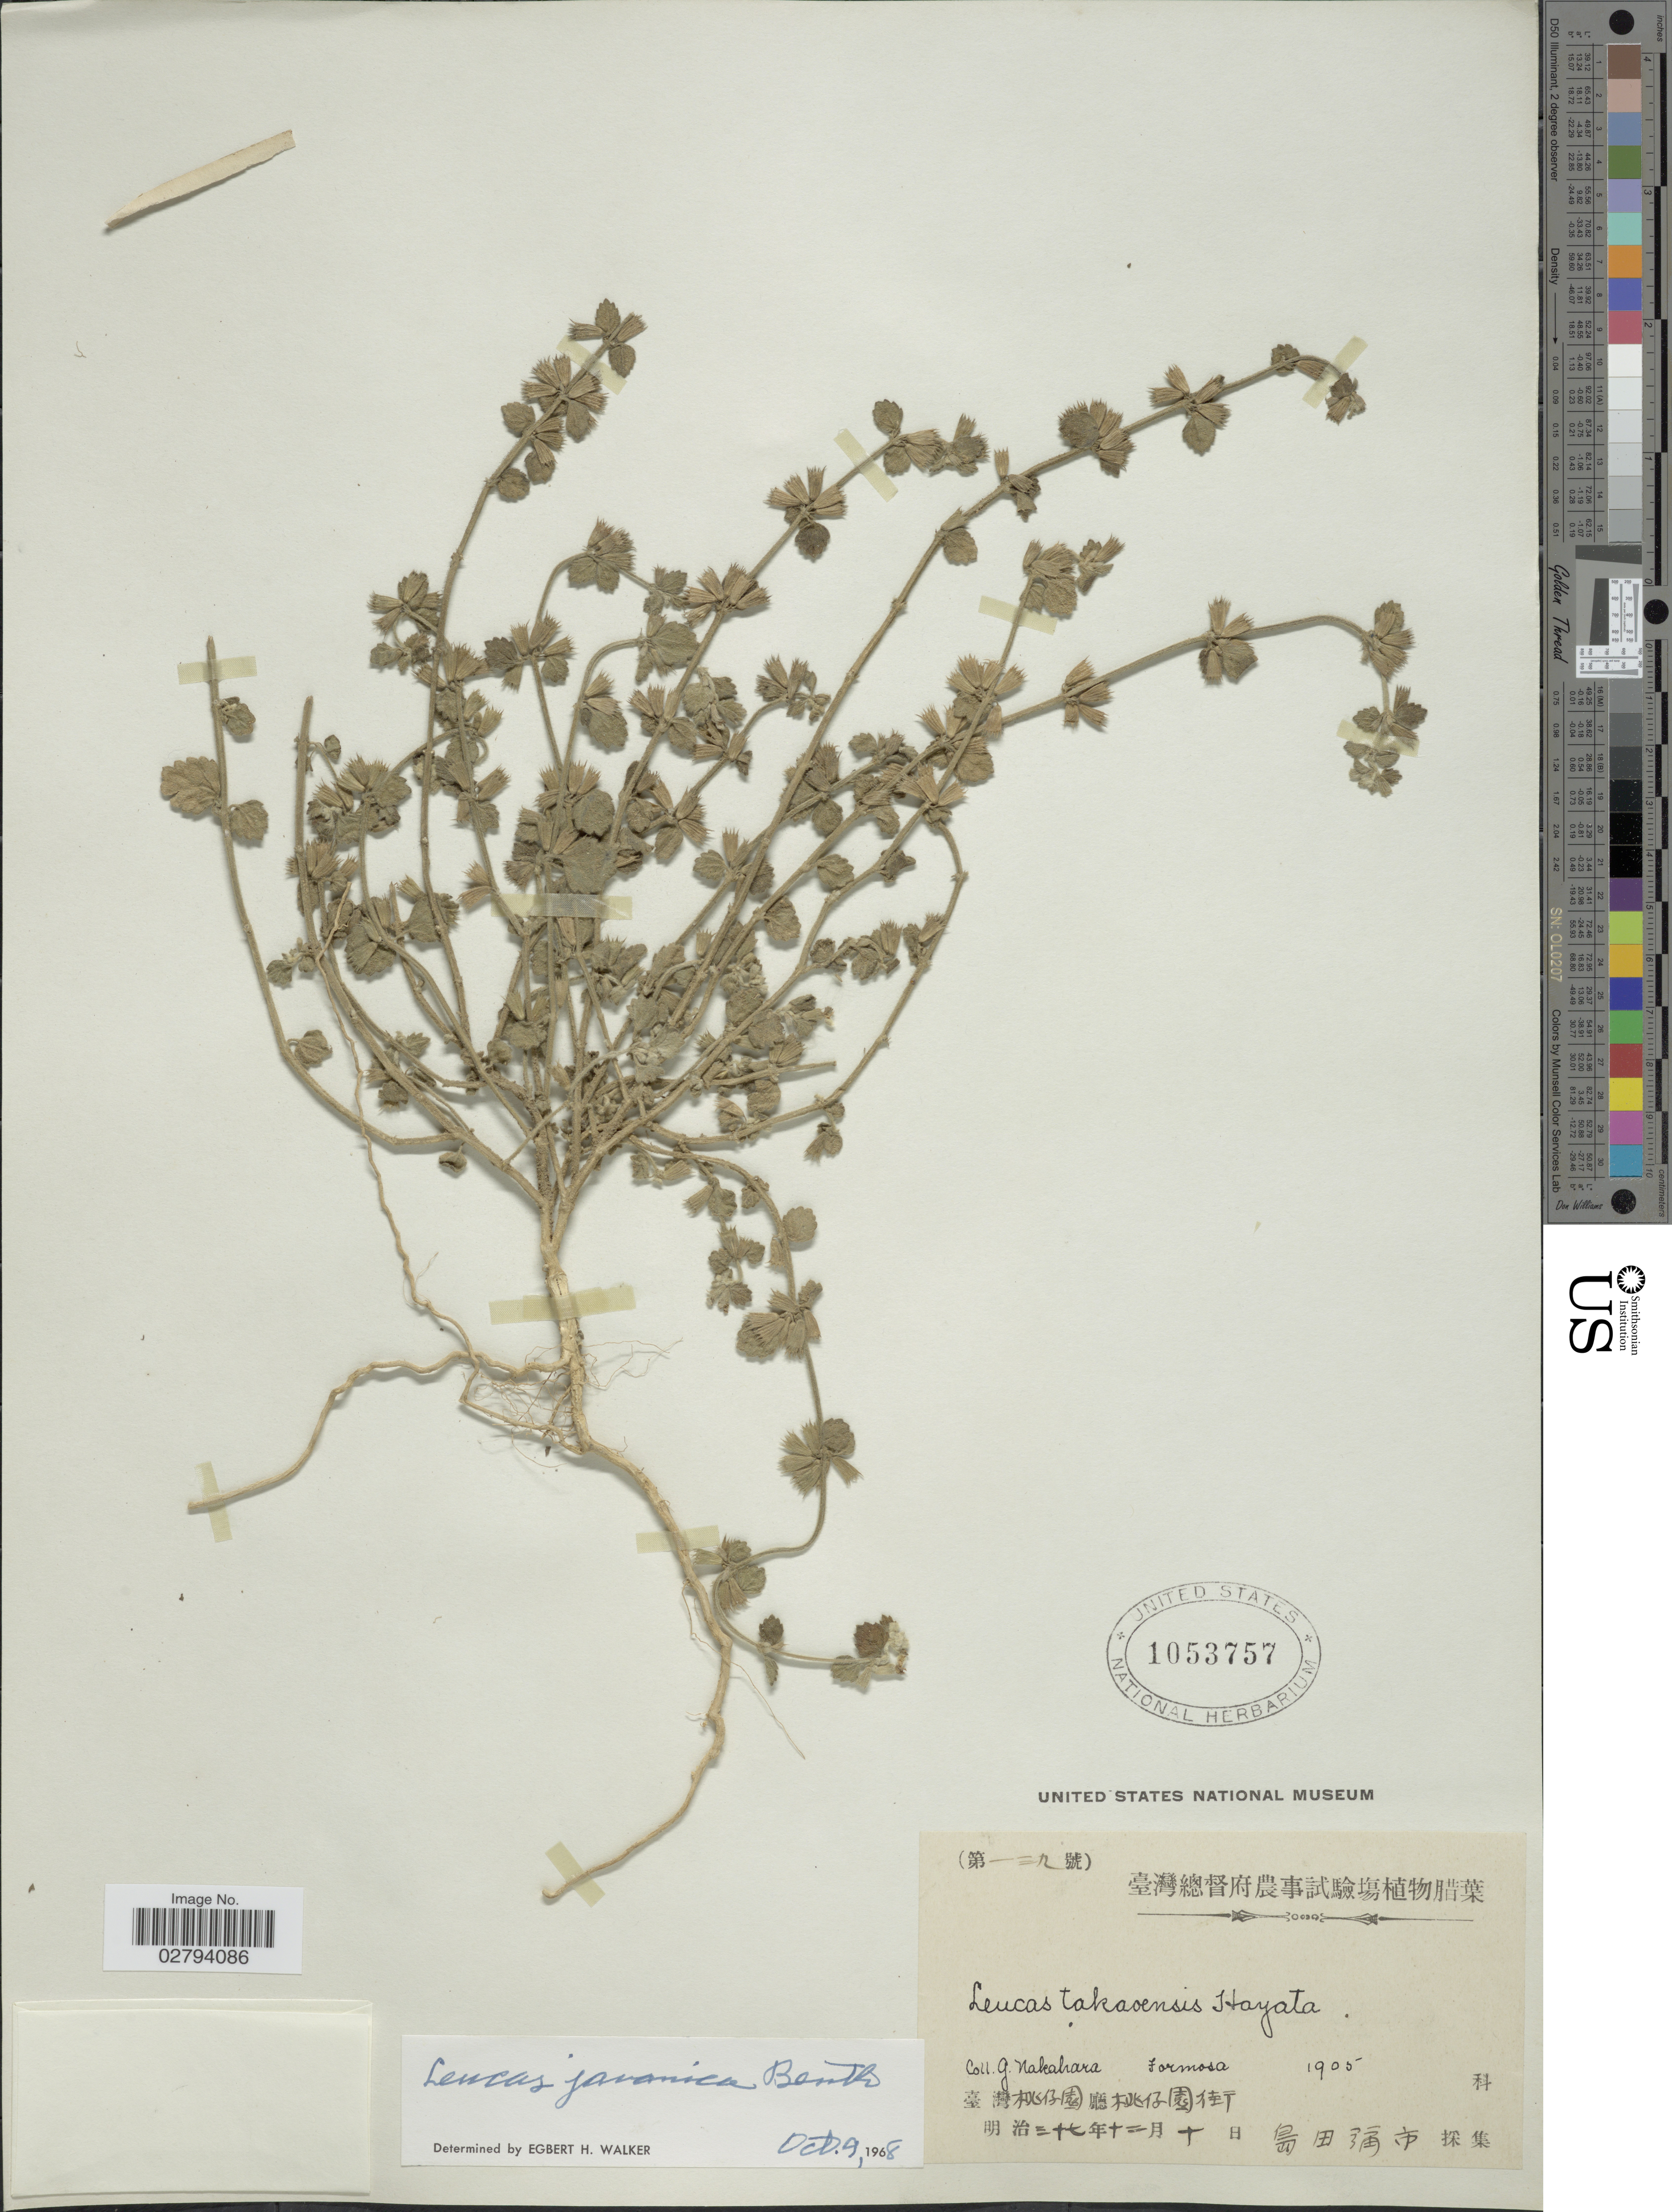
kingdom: Plantae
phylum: Tracheophyta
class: Magnoliopsida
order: Lamiales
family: Lamiaceae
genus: Leucas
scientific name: Leucas javanica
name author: Benth.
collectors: G. Nakahara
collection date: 1905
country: Taiwan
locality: Formosa.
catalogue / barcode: US 1053757